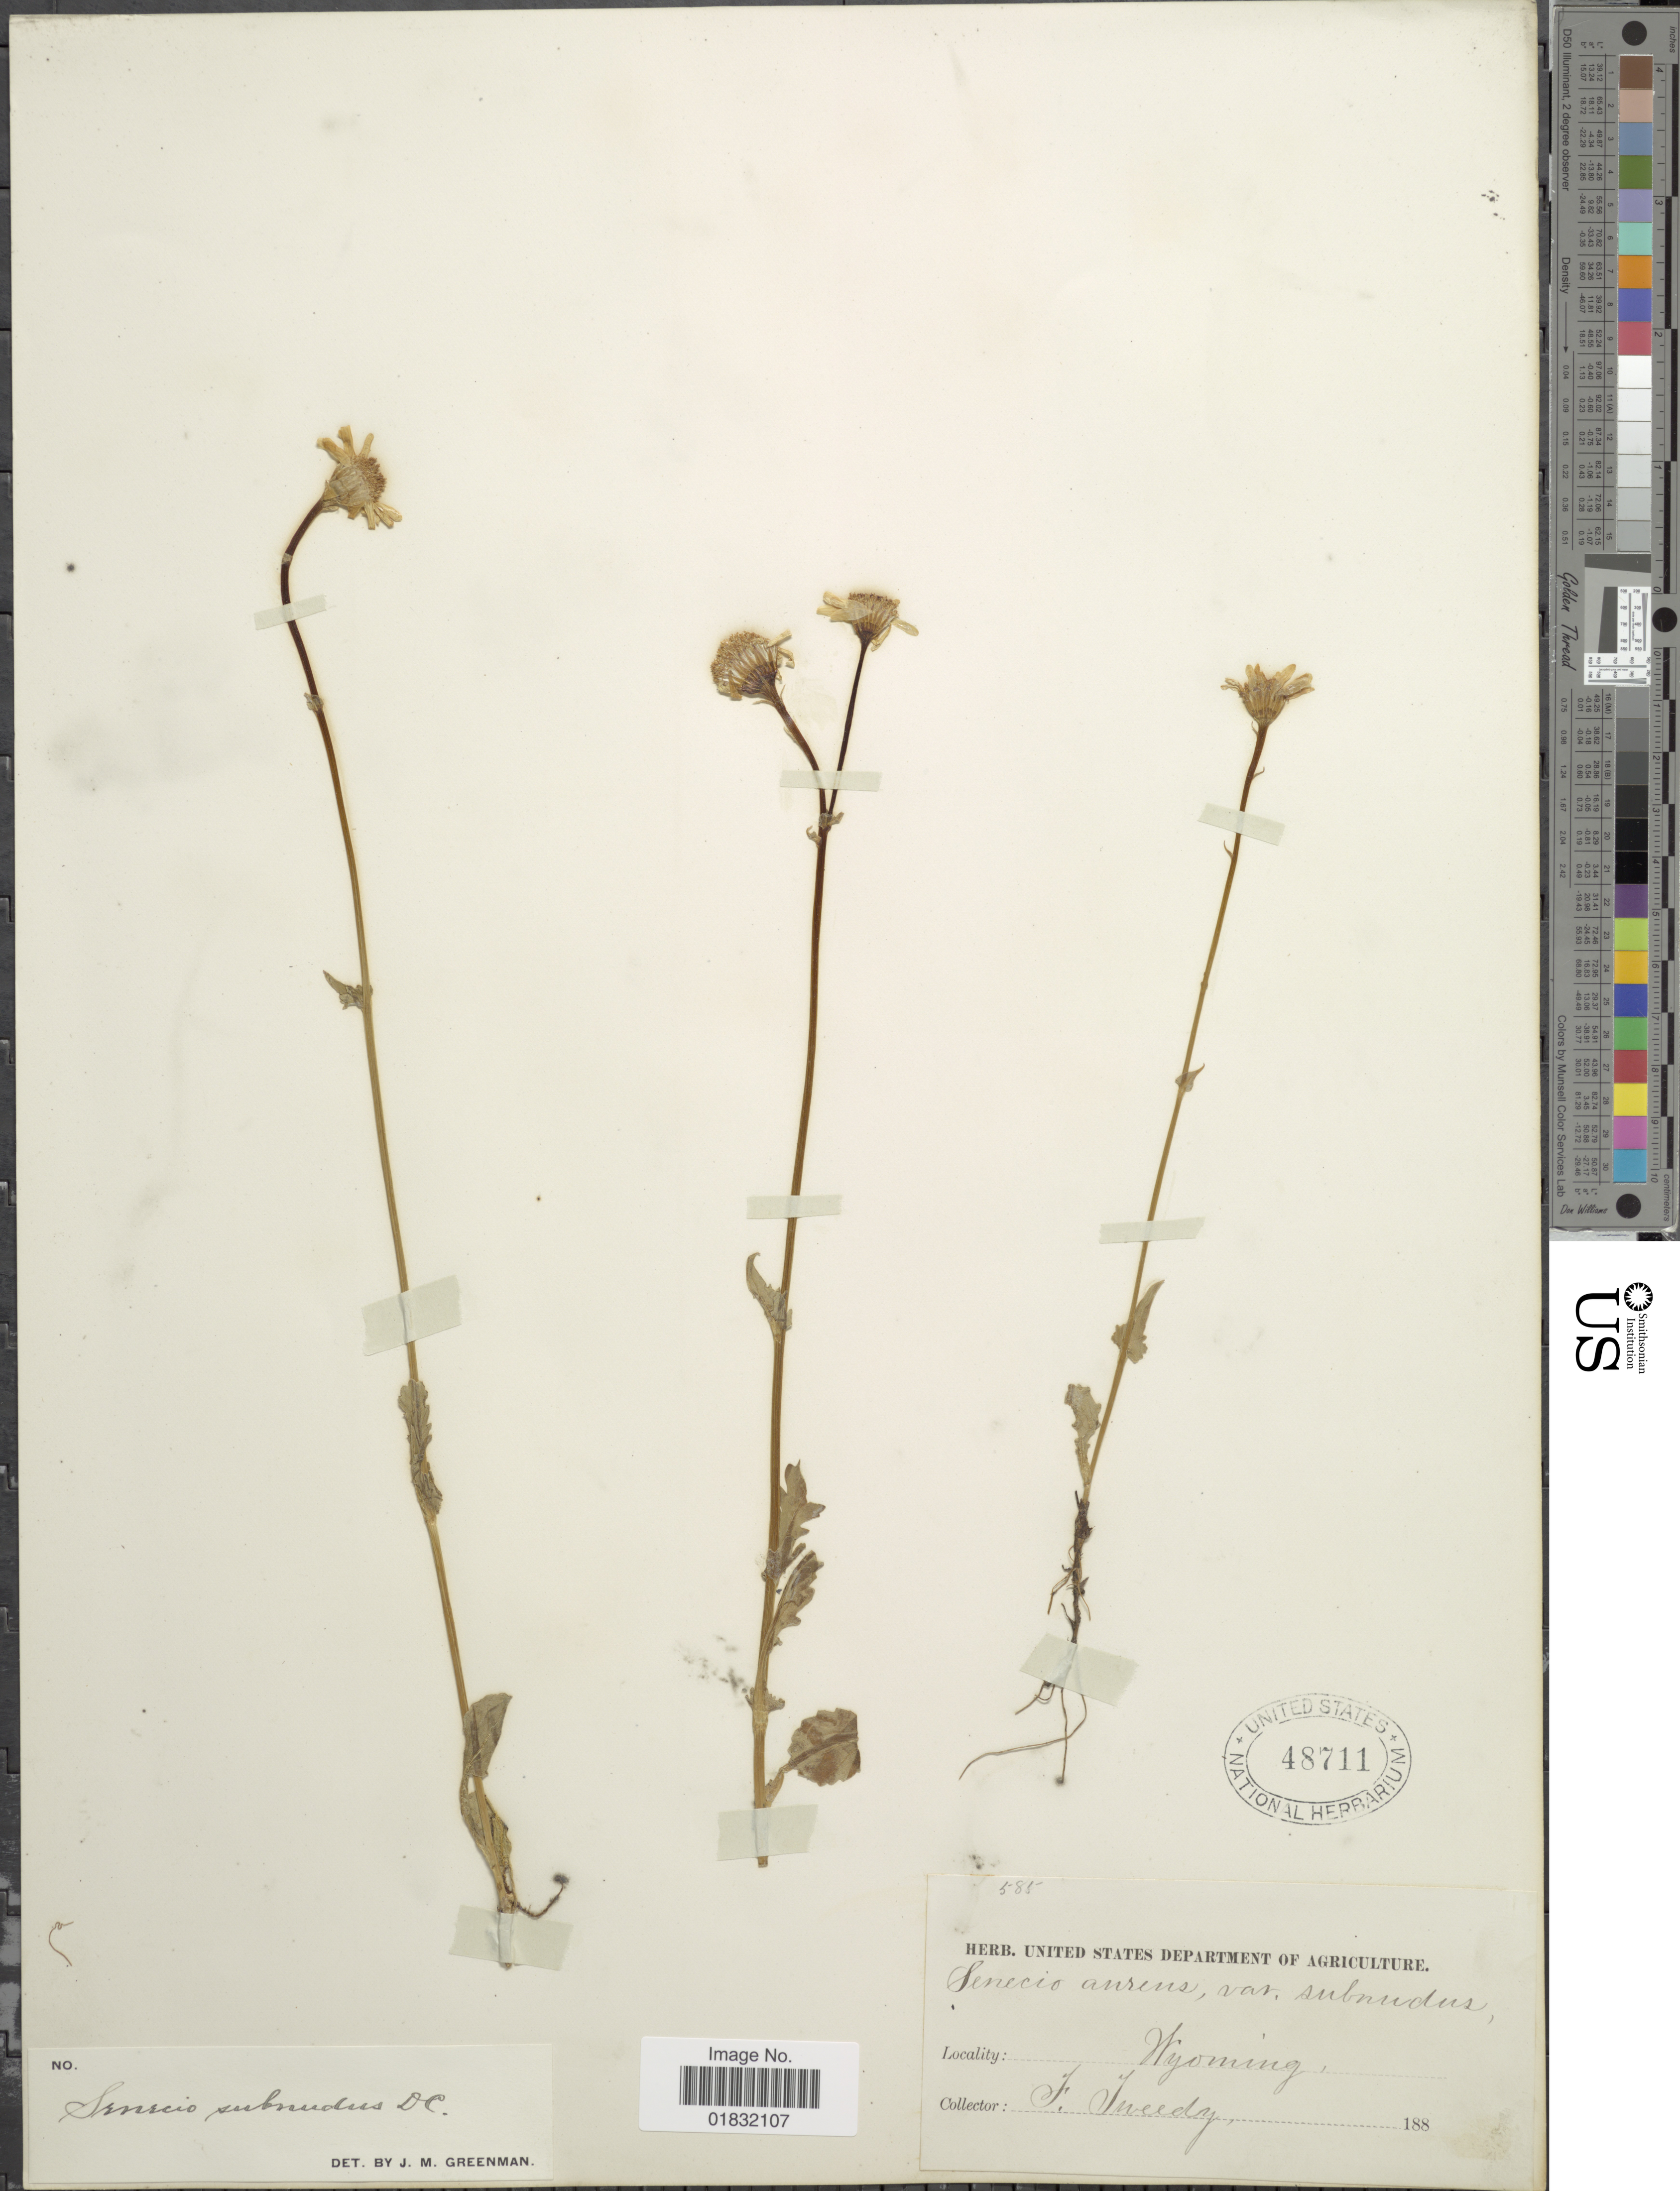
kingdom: Plantae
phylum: Tracheophyta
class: Magnoliopsida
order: Asterales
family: Asteraceae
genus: Packera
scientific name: Packera subnuda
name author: (DC.) Trock & T.M. Barkley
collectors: F. Tweedy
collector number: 585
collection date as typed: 188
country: United States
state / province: Wyoming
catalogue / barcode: US 48711